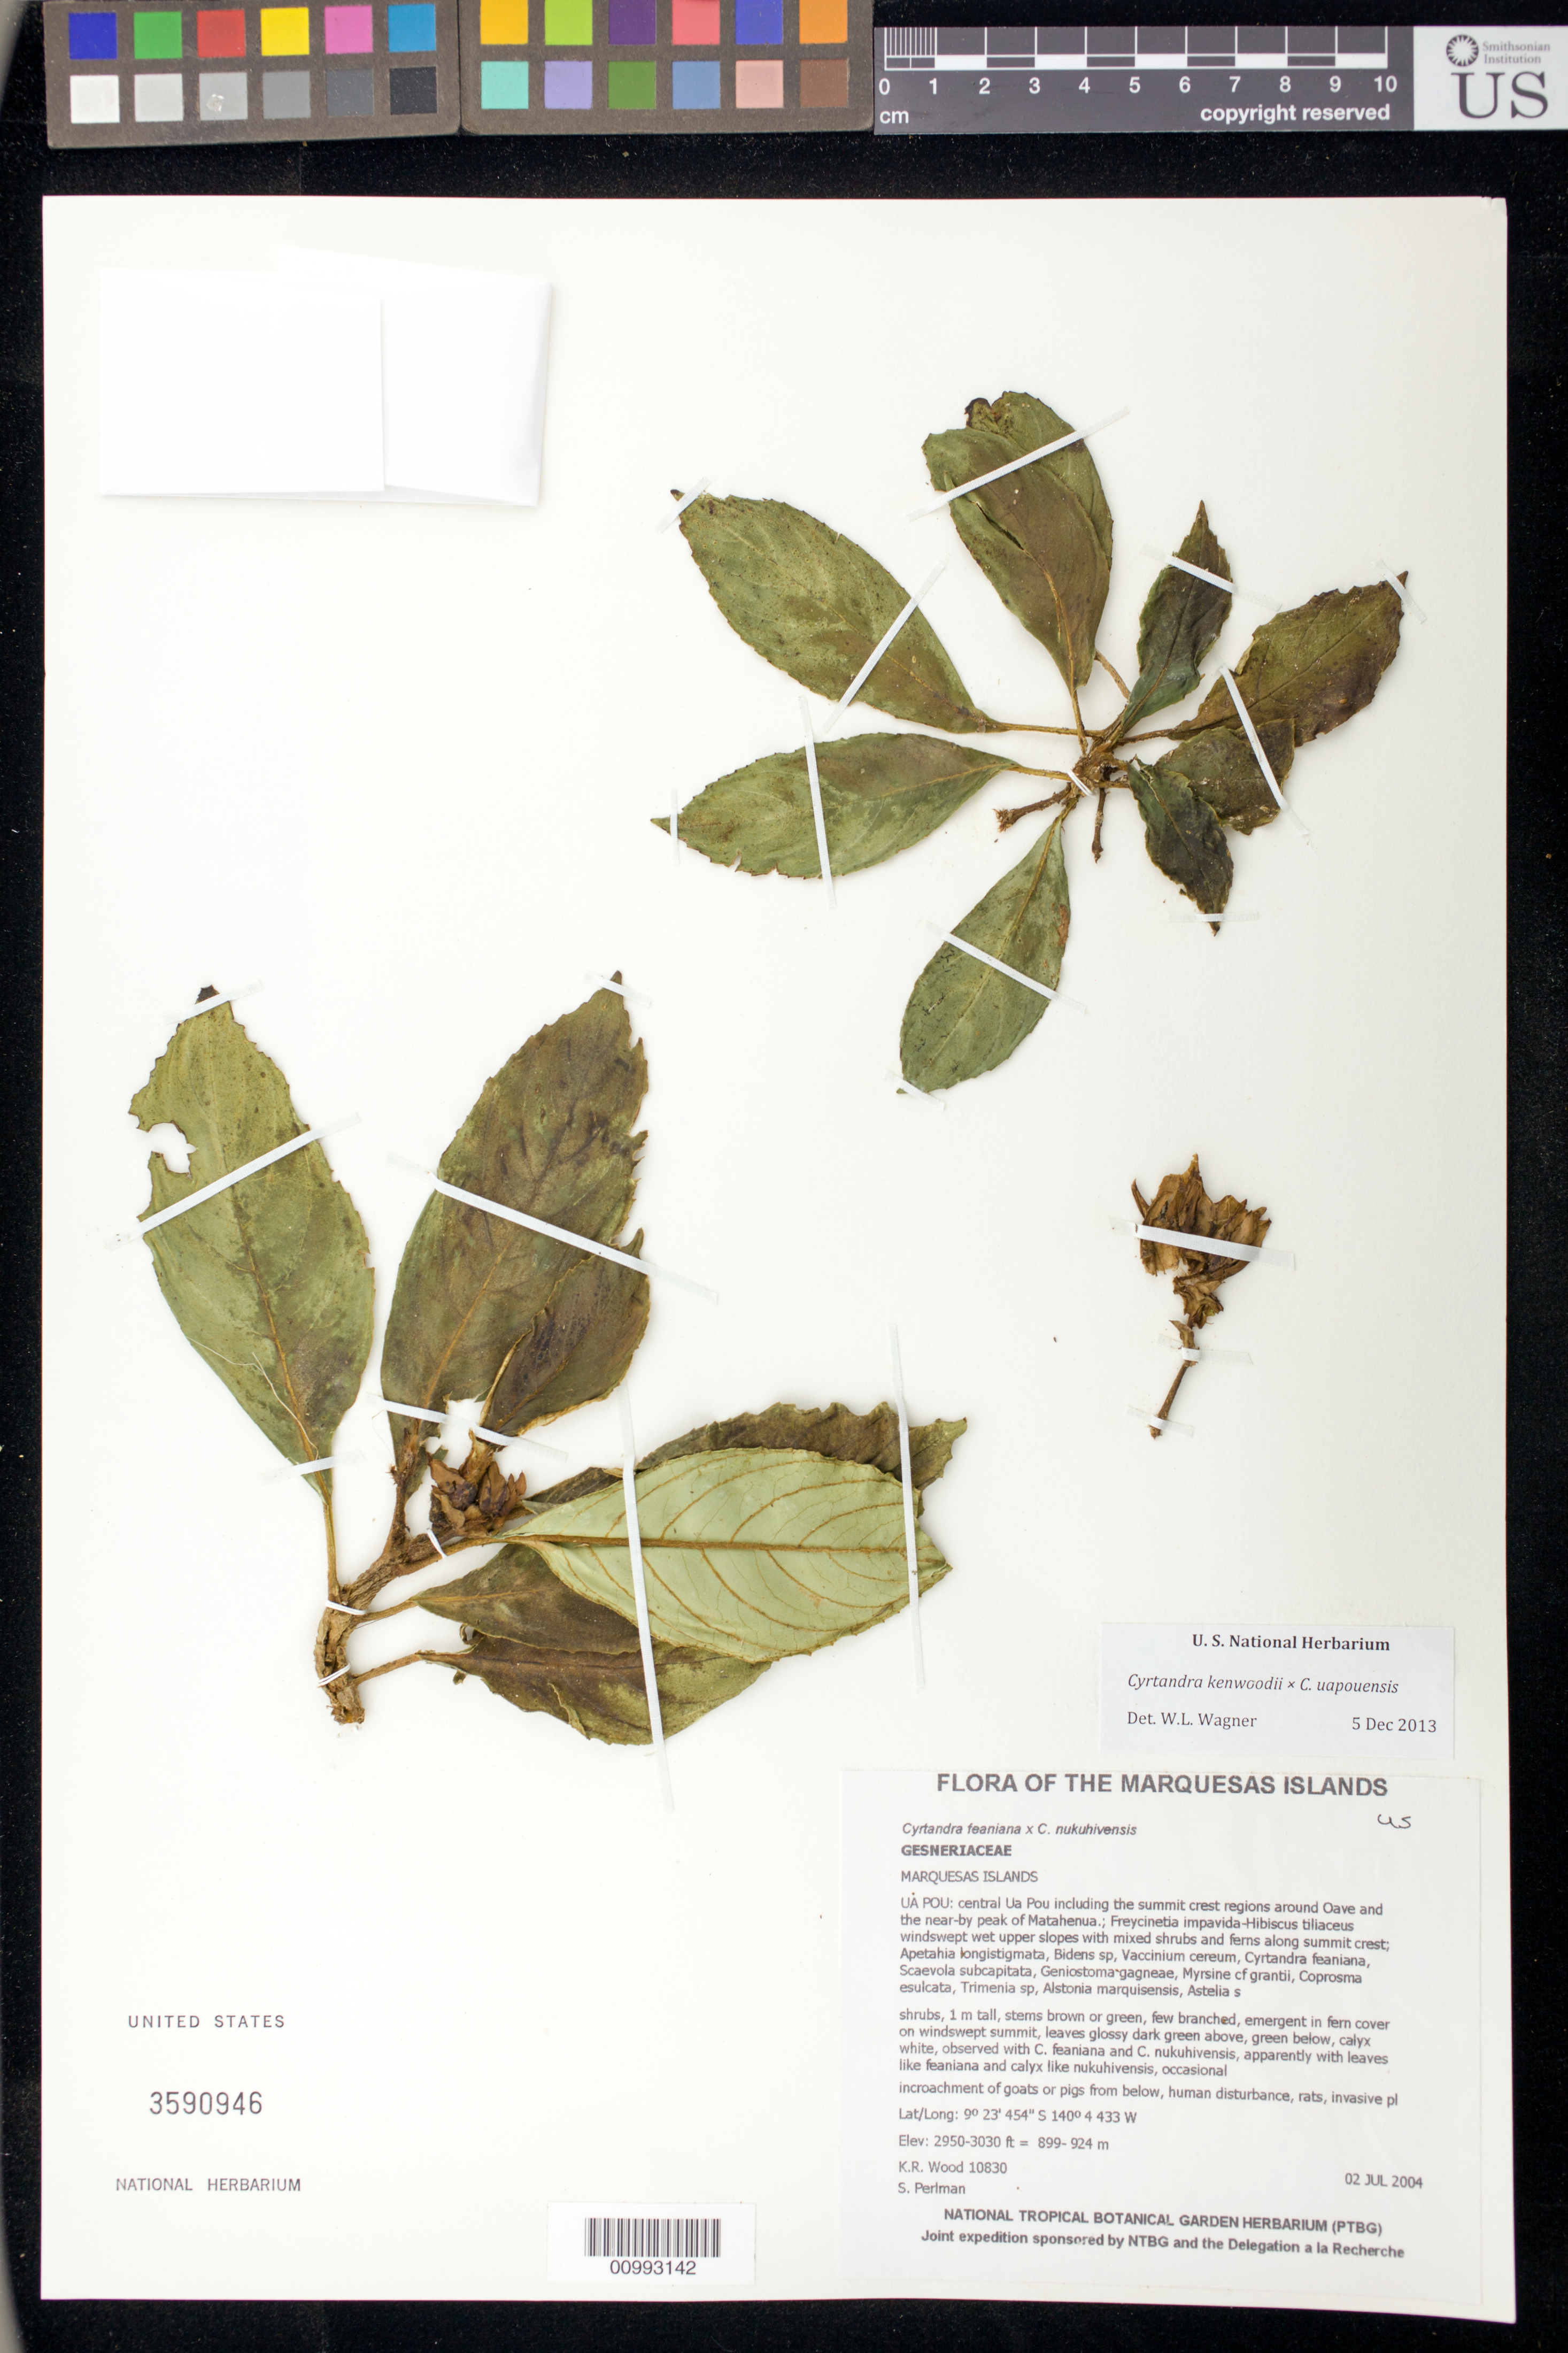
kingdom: Plantae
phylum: Tracheophyta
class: Magnoliopsida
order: Lamiales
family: Gesneriaceae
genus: Cyrtandra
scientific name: Cyrtandra kenwoodii x C. uapouensis W.L. Wagner & Lorence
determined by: Wagner, W. L., (BOT), Smithsonian Institution - National Museum of Natural History (UNITED STATES)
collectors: K. R. Wood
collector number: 10830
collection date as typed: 02 Jul 2004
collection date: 2004-07-02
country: French Polynesia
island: Ua Pou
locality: Central Ua Pou including the summit crest regions around Oave and the nearby peak of Matahenua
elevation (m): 899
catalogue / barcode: US 3590946